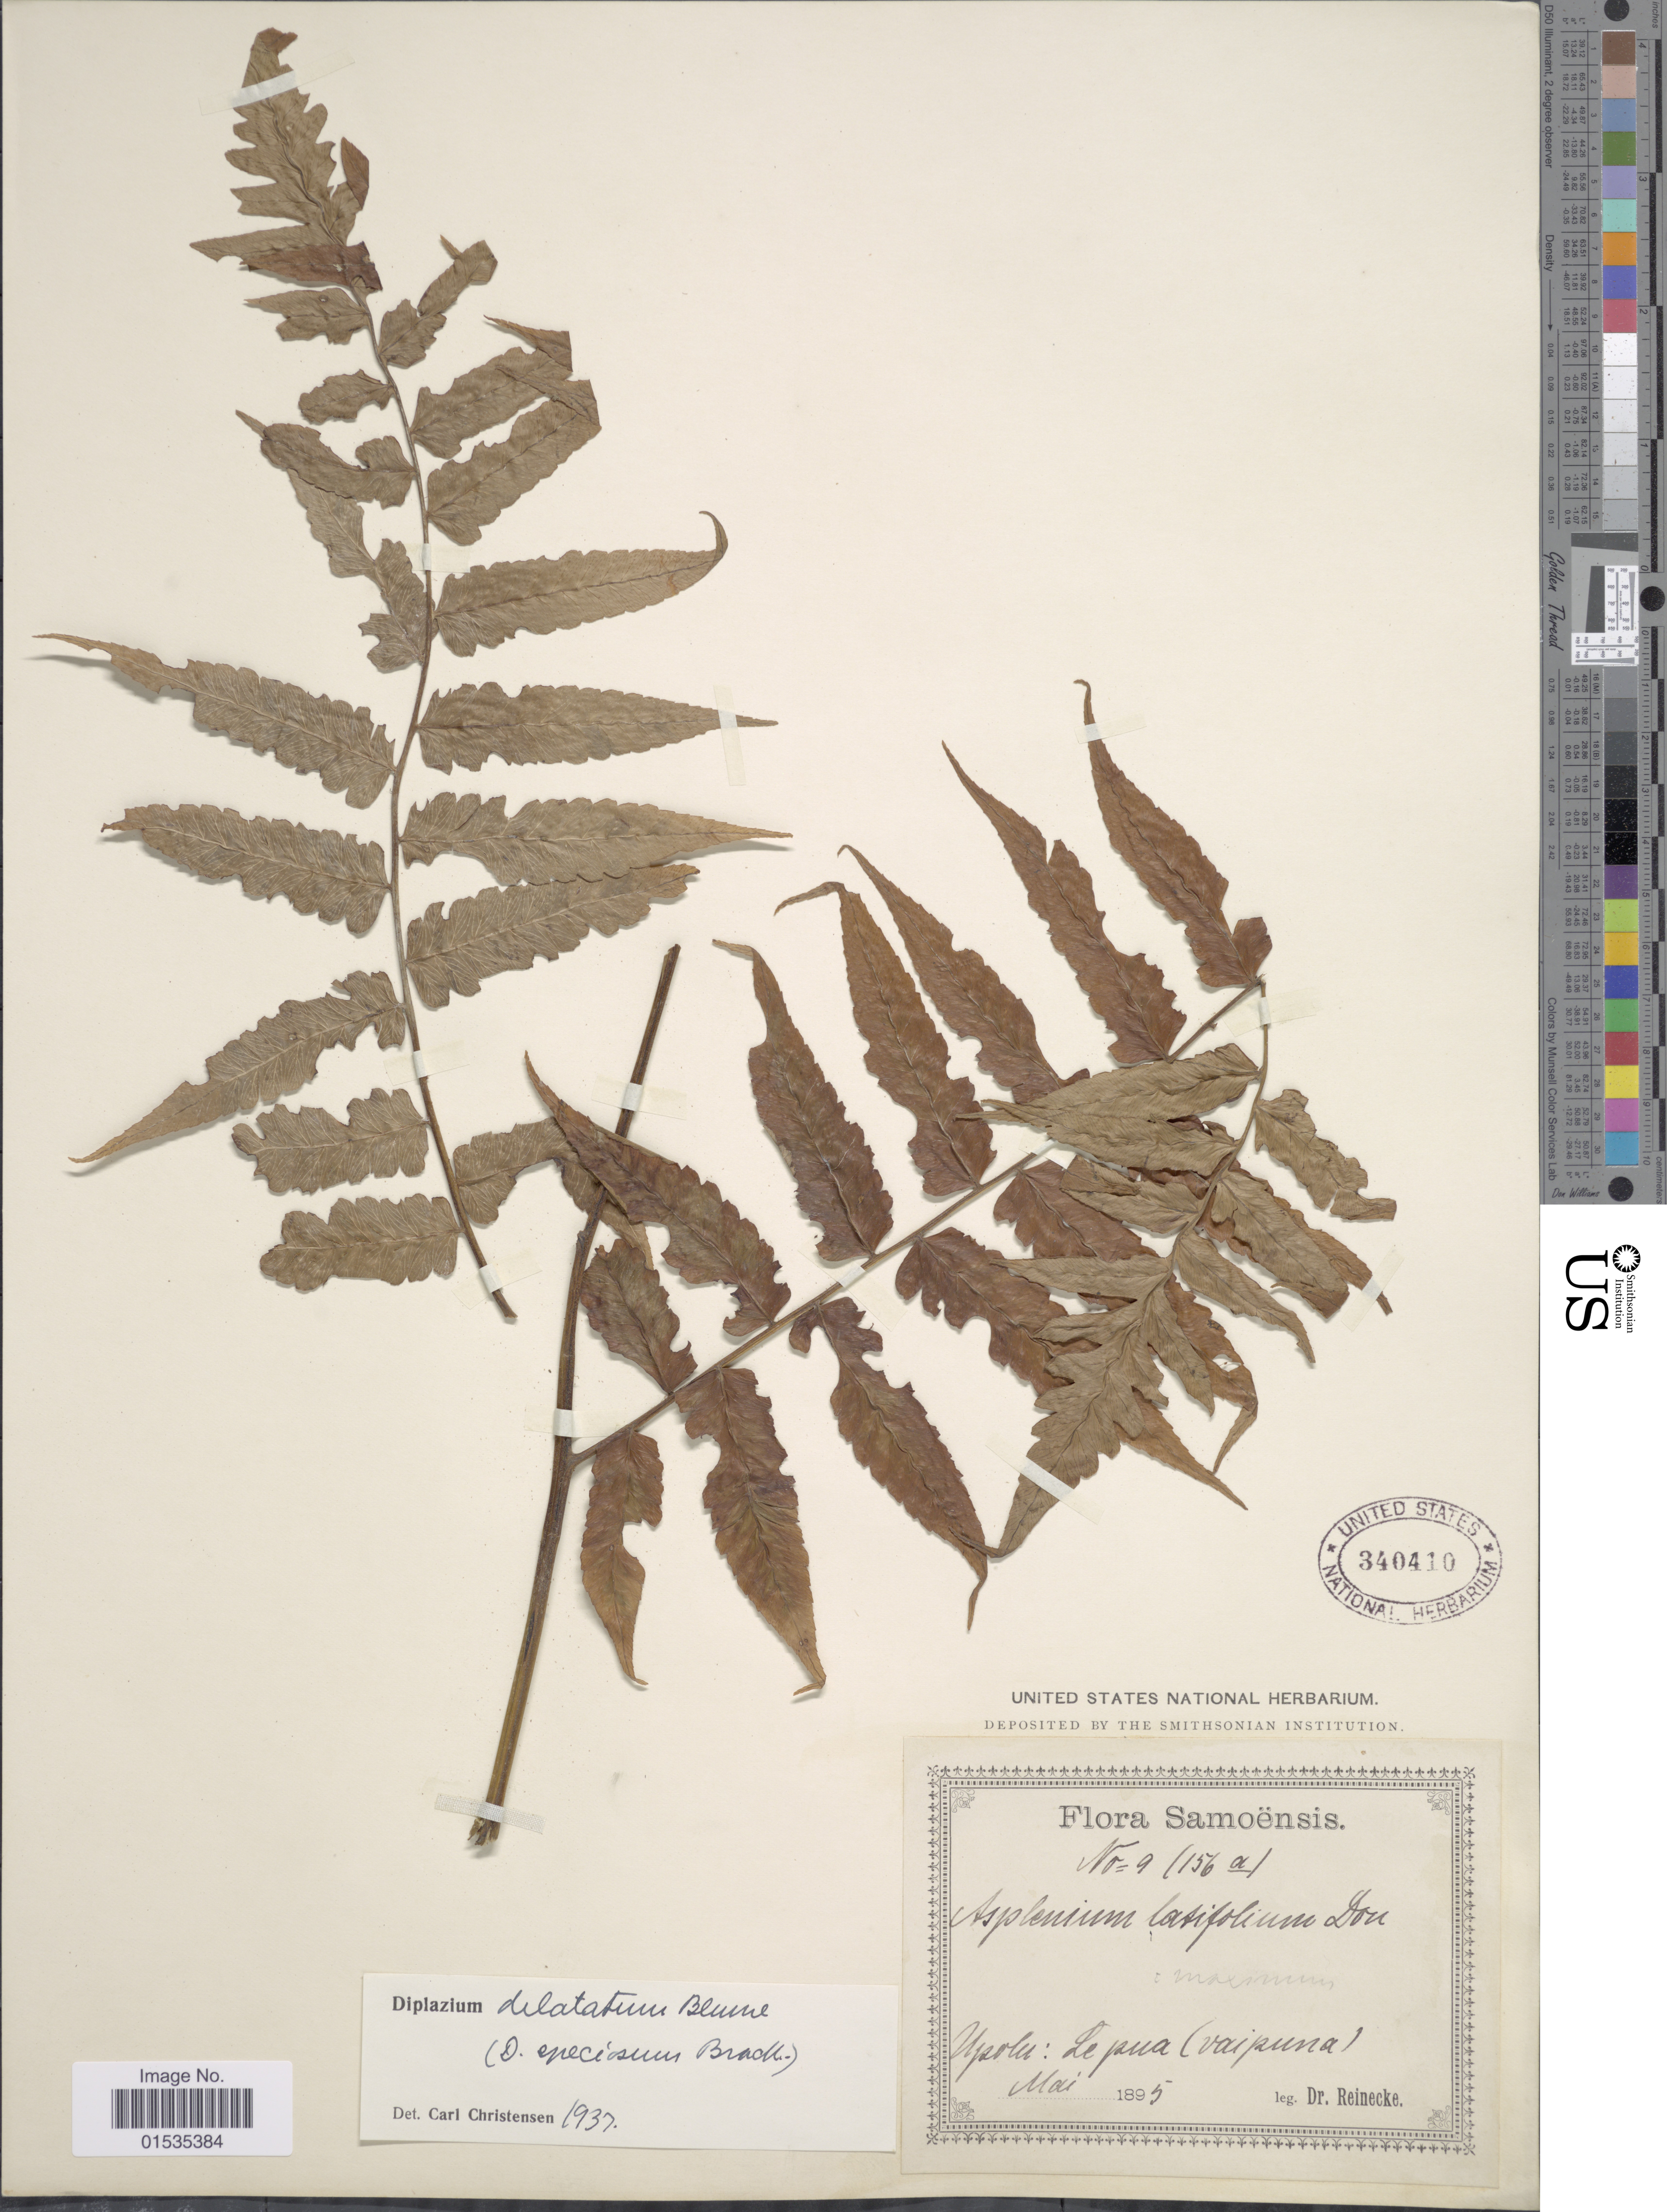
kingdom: Plantae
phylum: Tracheophyta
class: Polypodiopsida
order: Polypodiales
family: Athyriaceae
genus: Diplazium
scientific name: Diplazium dilatatum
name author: Blume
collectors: -- Reinecke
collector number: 9(156a)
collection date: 1895-05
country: Samoa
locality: Upolu : Le Pua (vai Puna)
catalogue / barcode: US 340410